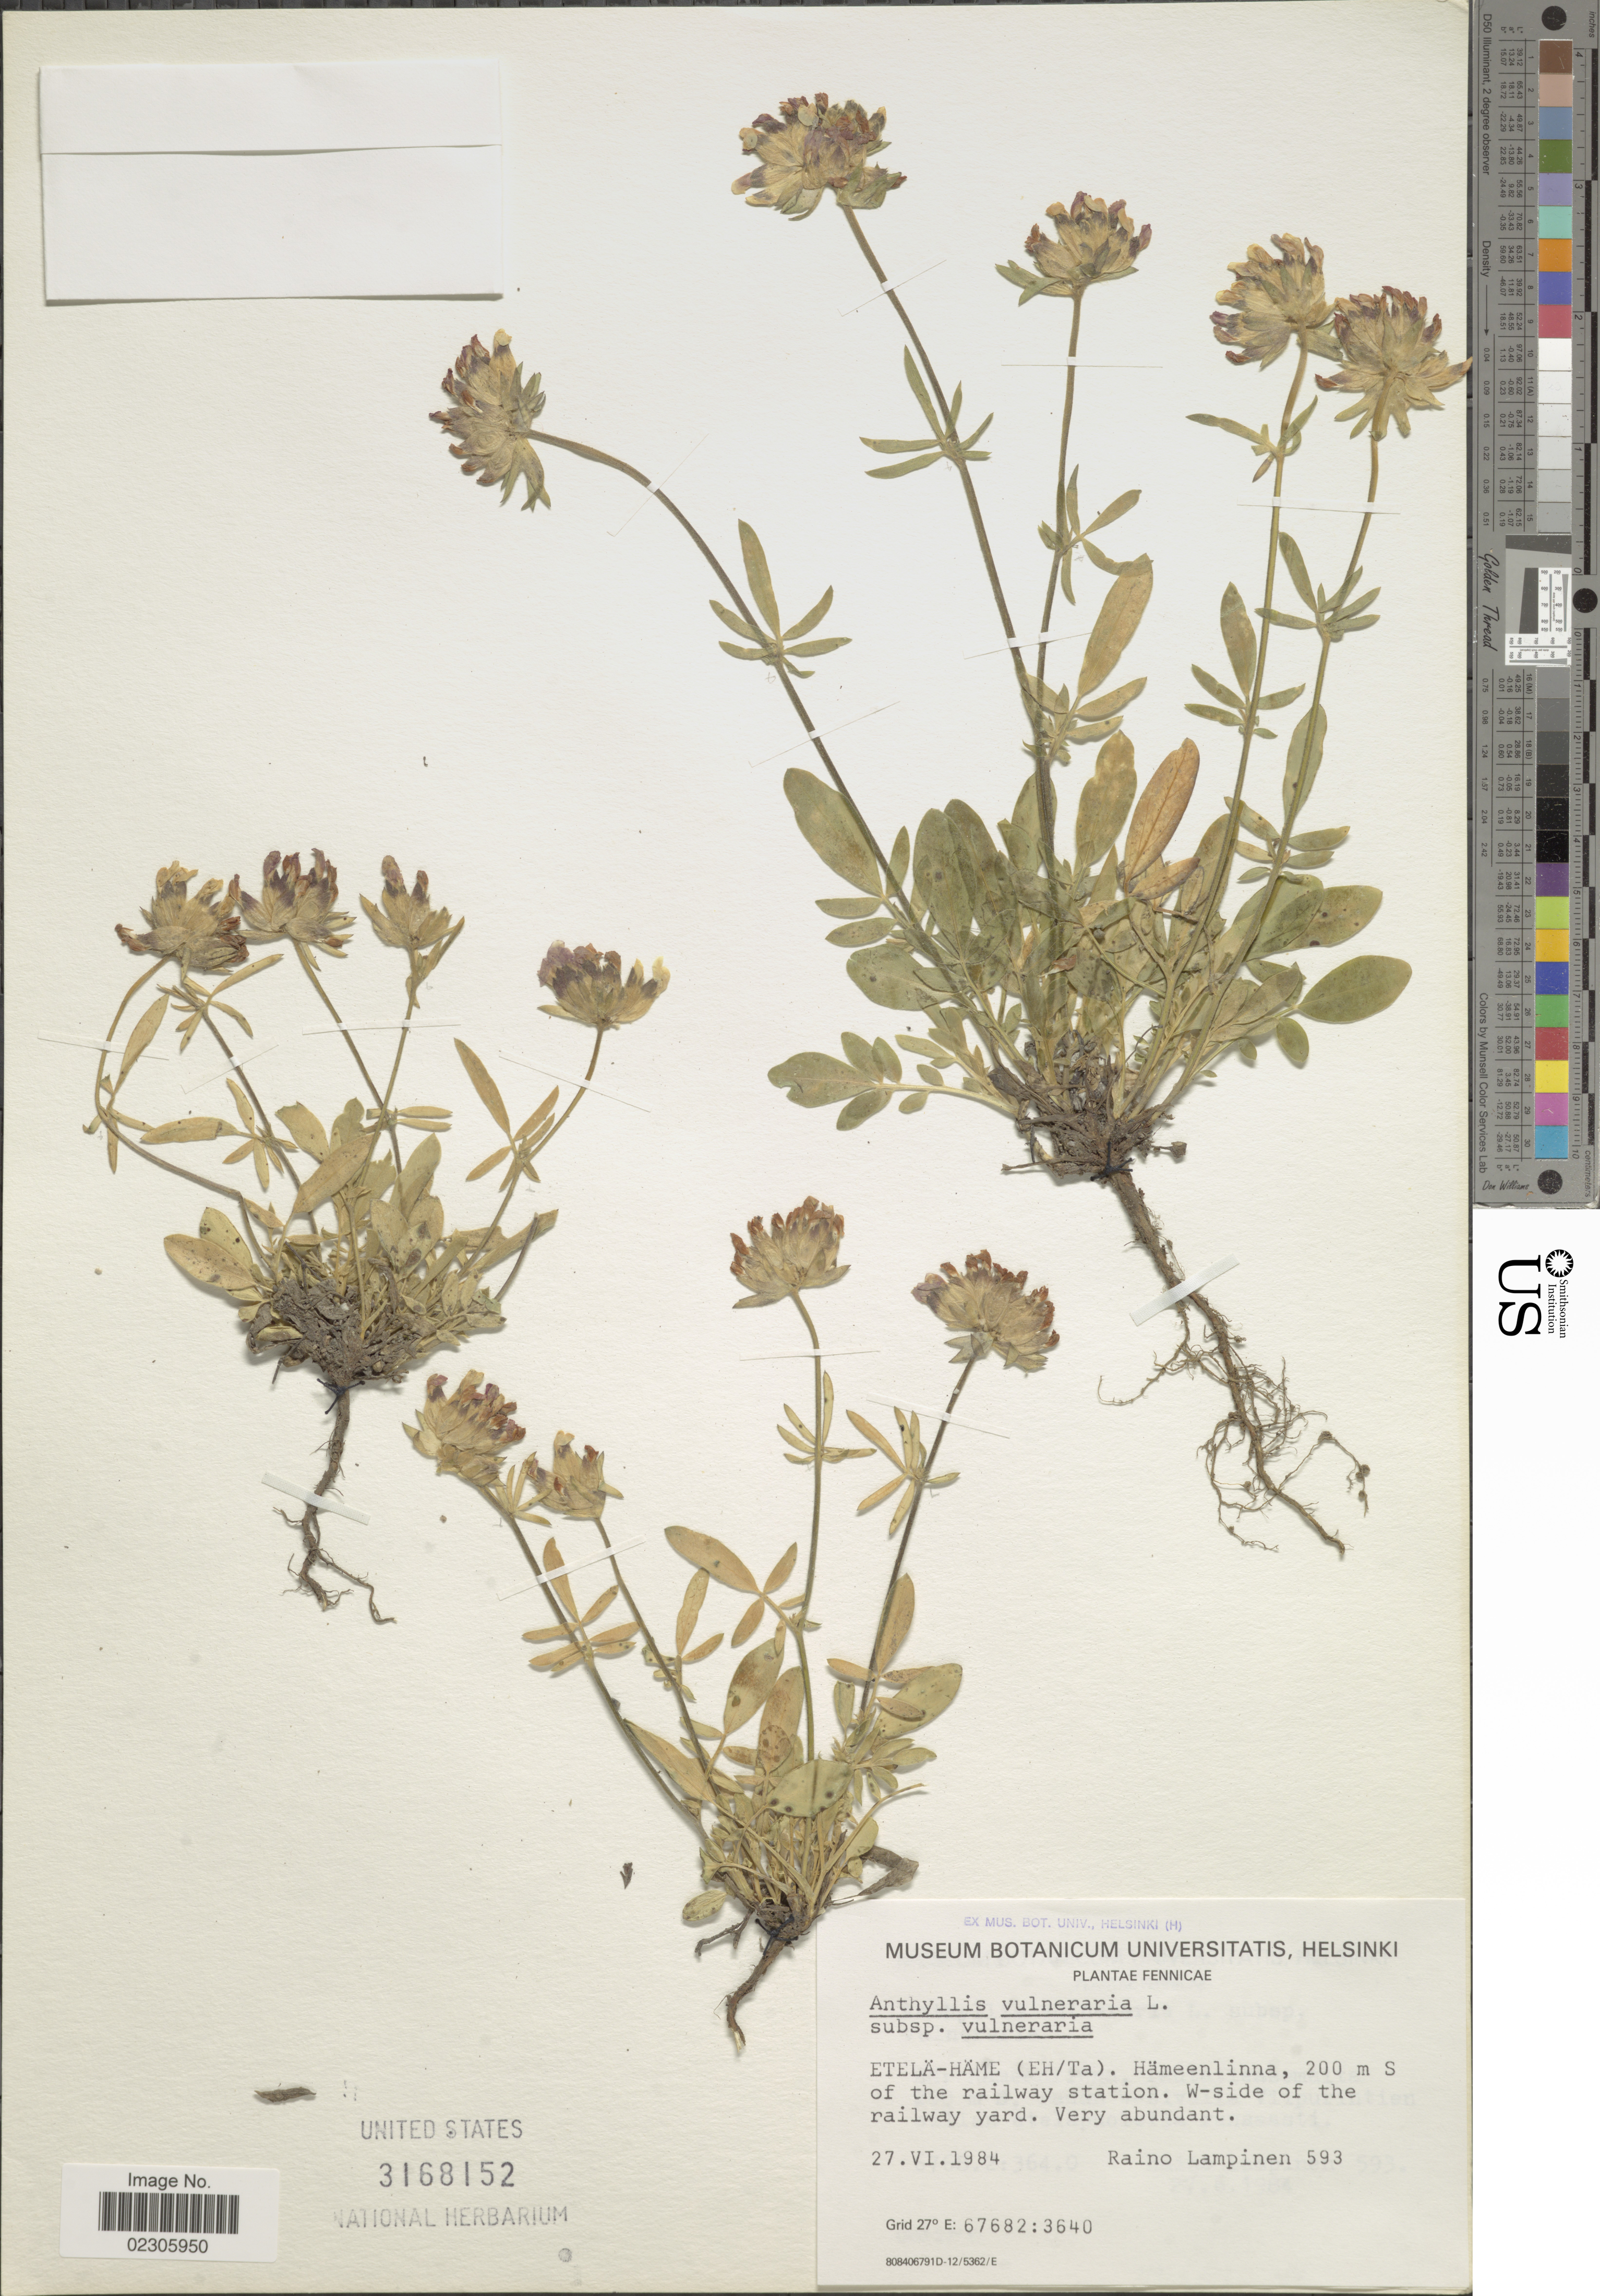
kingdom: Plantae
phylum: Tracheophyta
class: Magnoliopsida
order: Fabales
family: Fabaceae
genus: Anthyllis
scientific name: Anthyllis vulneraria subsp. vulneraria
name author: L.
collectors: R. Lampinen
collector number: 593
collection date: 1984-06-27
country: Finland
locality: Fennicae, Etela-Hame (Eh/Ta), Hameenlinna, S of the railway station, W-side of the railway yard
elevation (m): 200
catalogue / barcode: US 3168152